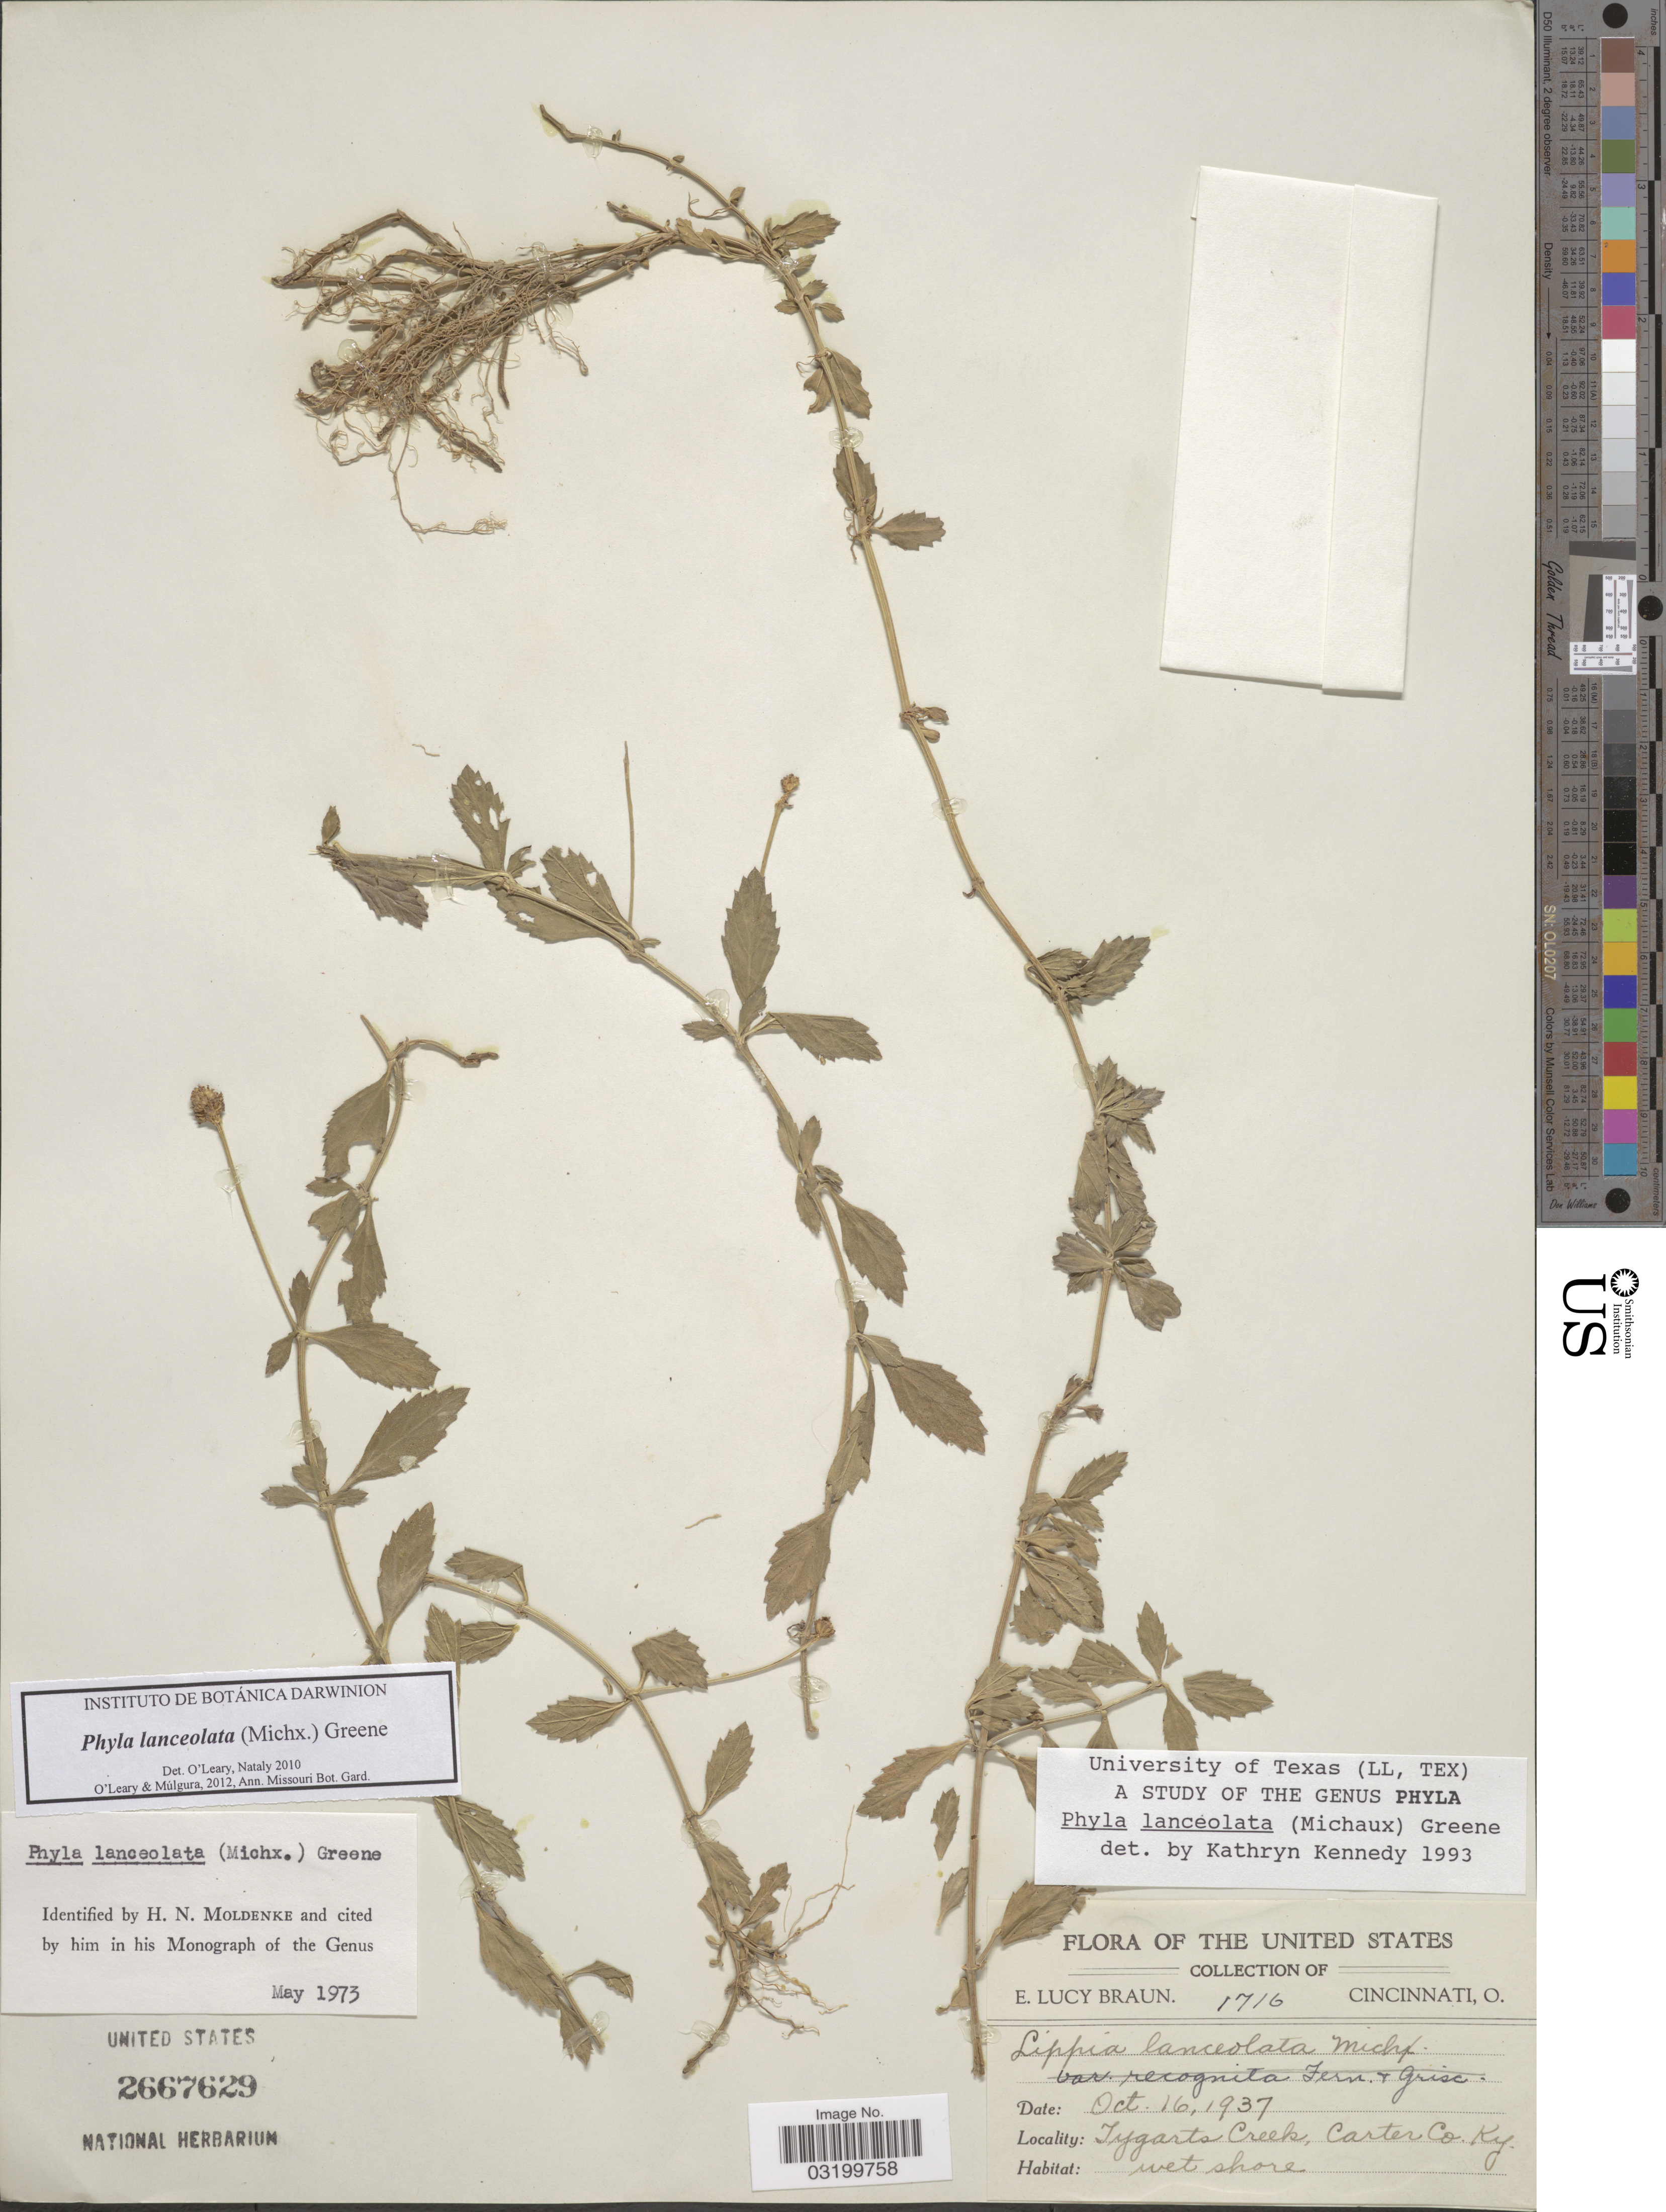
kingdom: Plantae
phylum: Tracheophyta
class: Magnoliopsida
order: Lamiales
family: Verbenaceae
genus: Phyla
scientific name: Phyla lanceolata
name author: (Michx.) Greene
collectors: E. L. Braun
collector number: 1716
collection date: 1937-10-16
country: United States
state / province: Kentucky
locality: Tygarts Creek, Carter Co.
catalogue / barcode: US 2667629